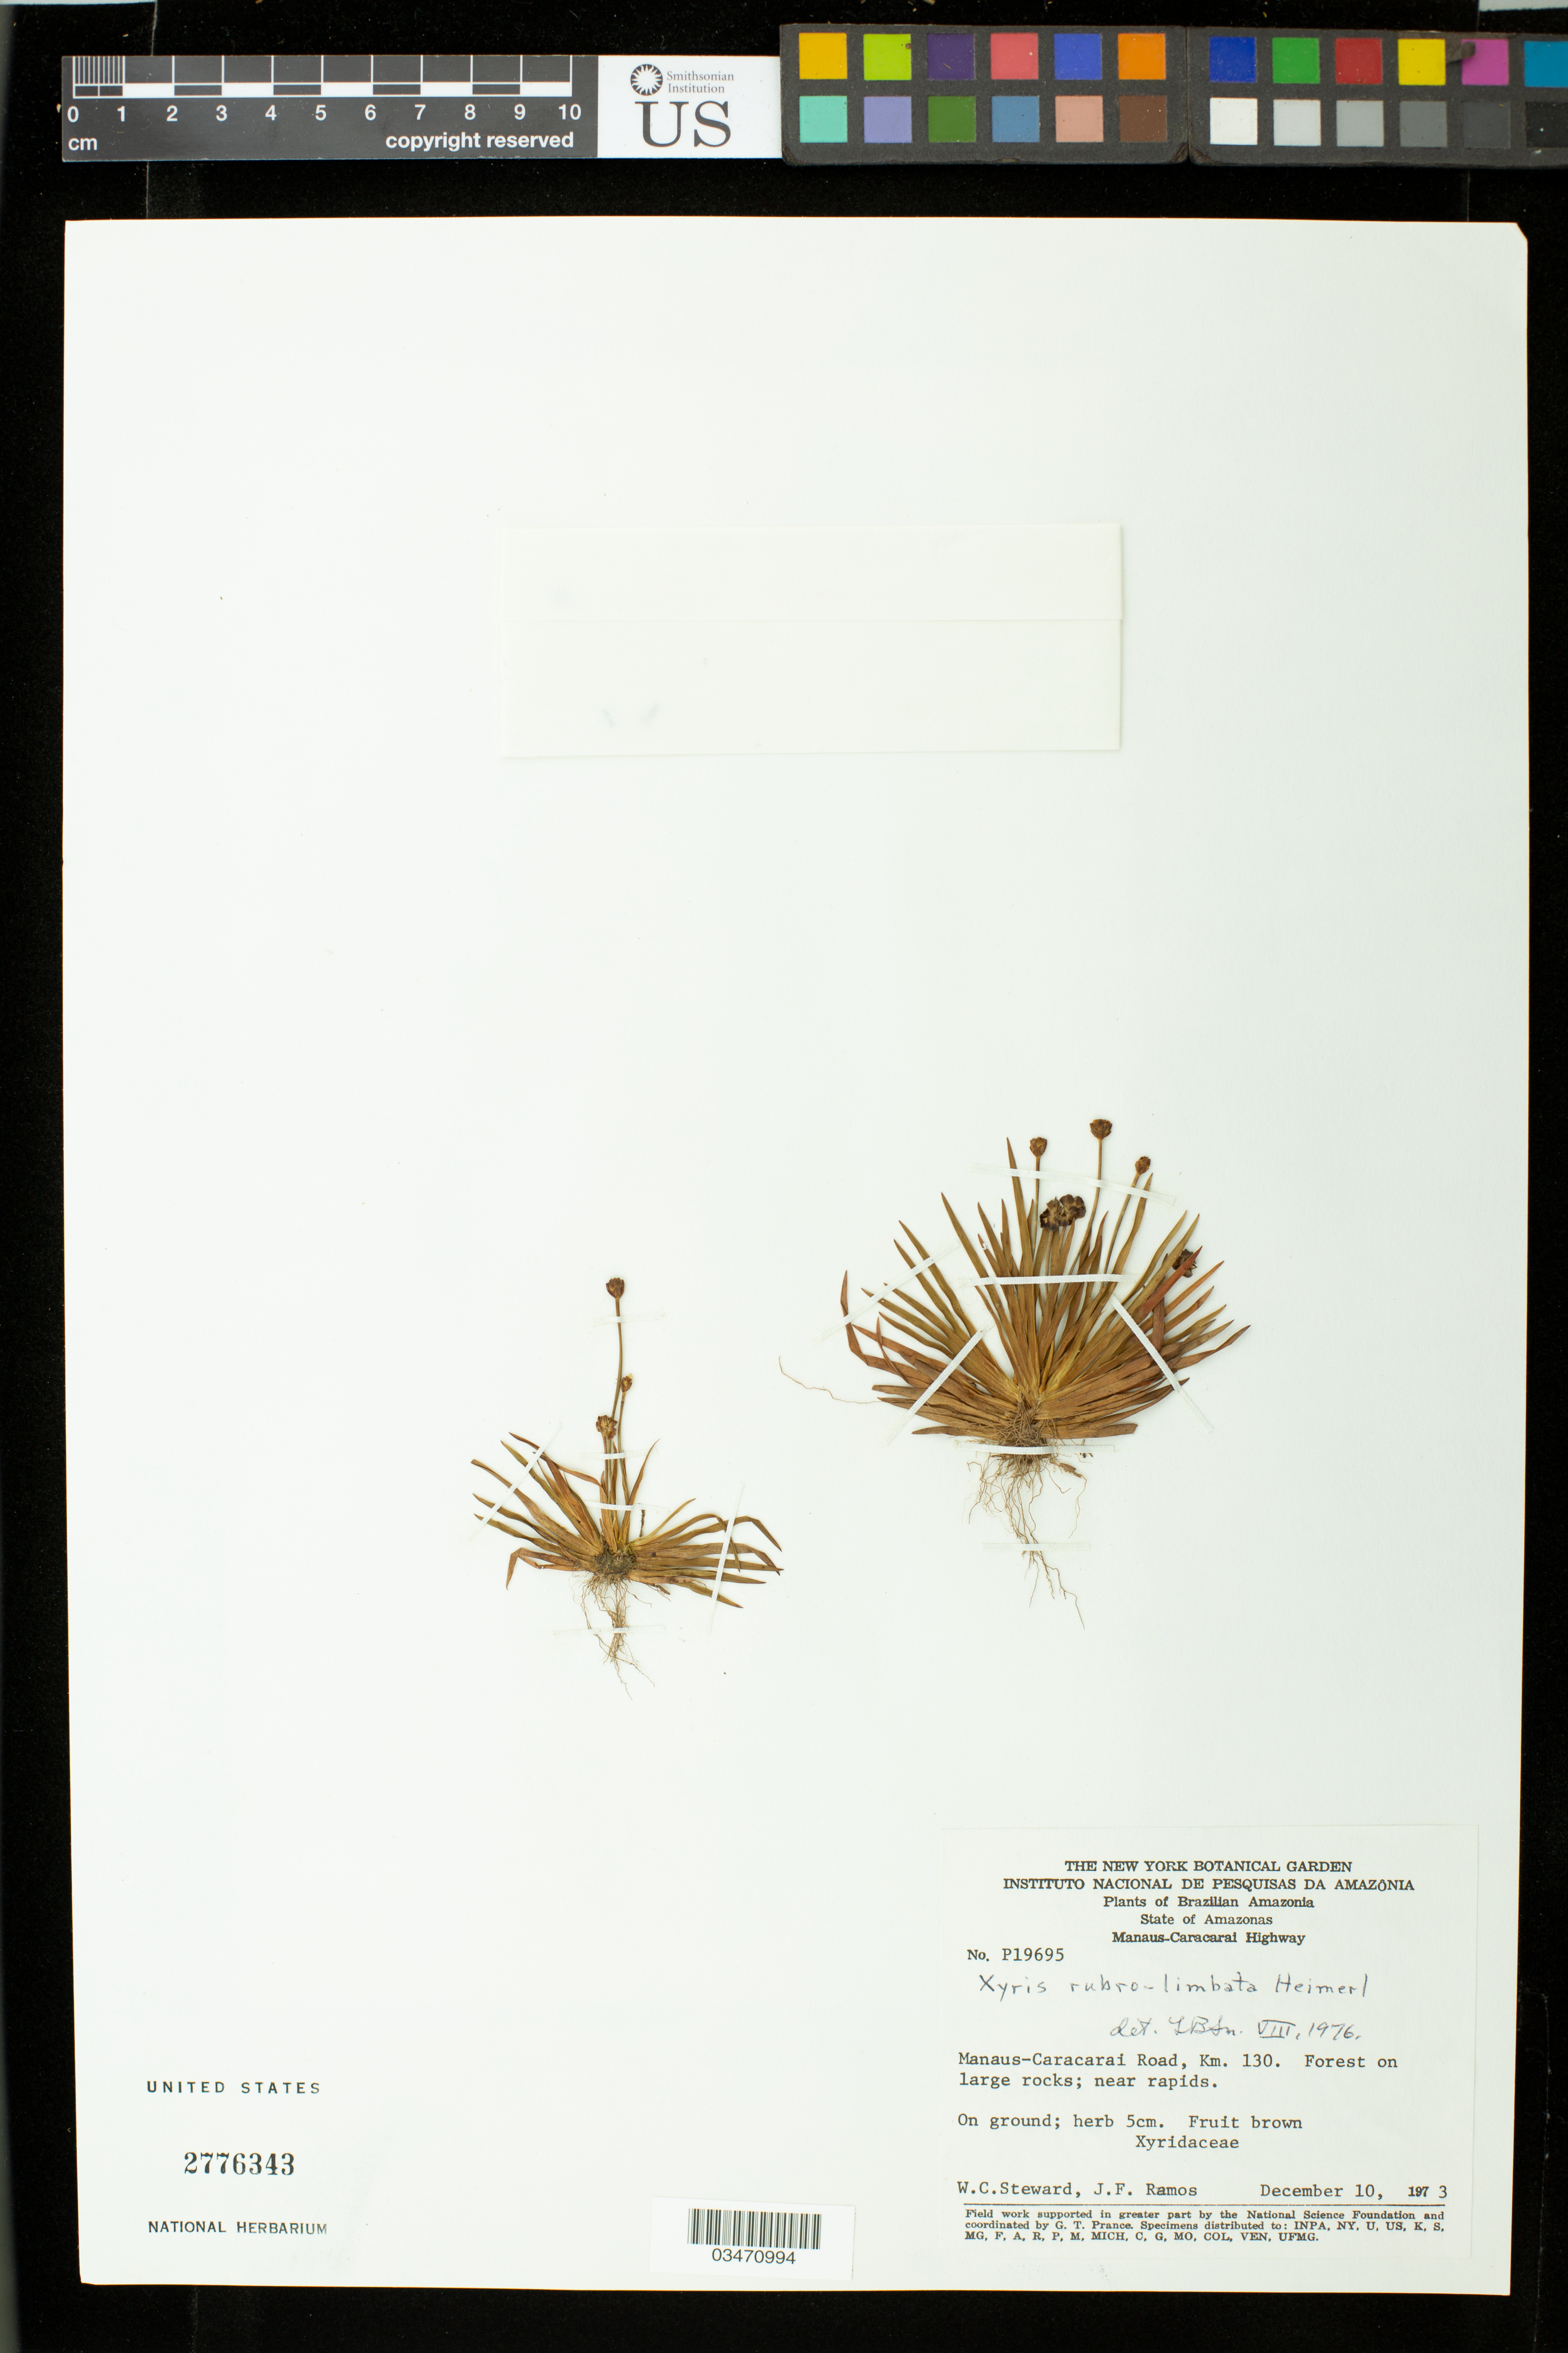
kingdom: Plantae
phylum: Tracheophyta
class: Liliopsida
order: Poales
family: Xyridaceae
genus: Xyris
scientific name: Xyris rubrolimbata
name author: Heimerl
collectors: W. Steward & J. Ramos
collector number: P19695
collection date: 1973-12-10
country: Brazil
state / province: Amazonas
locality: Brazilian Amazonia, State of Amazonas, Manaus-Caracarai Road, Km 130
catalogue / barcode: US 2776343